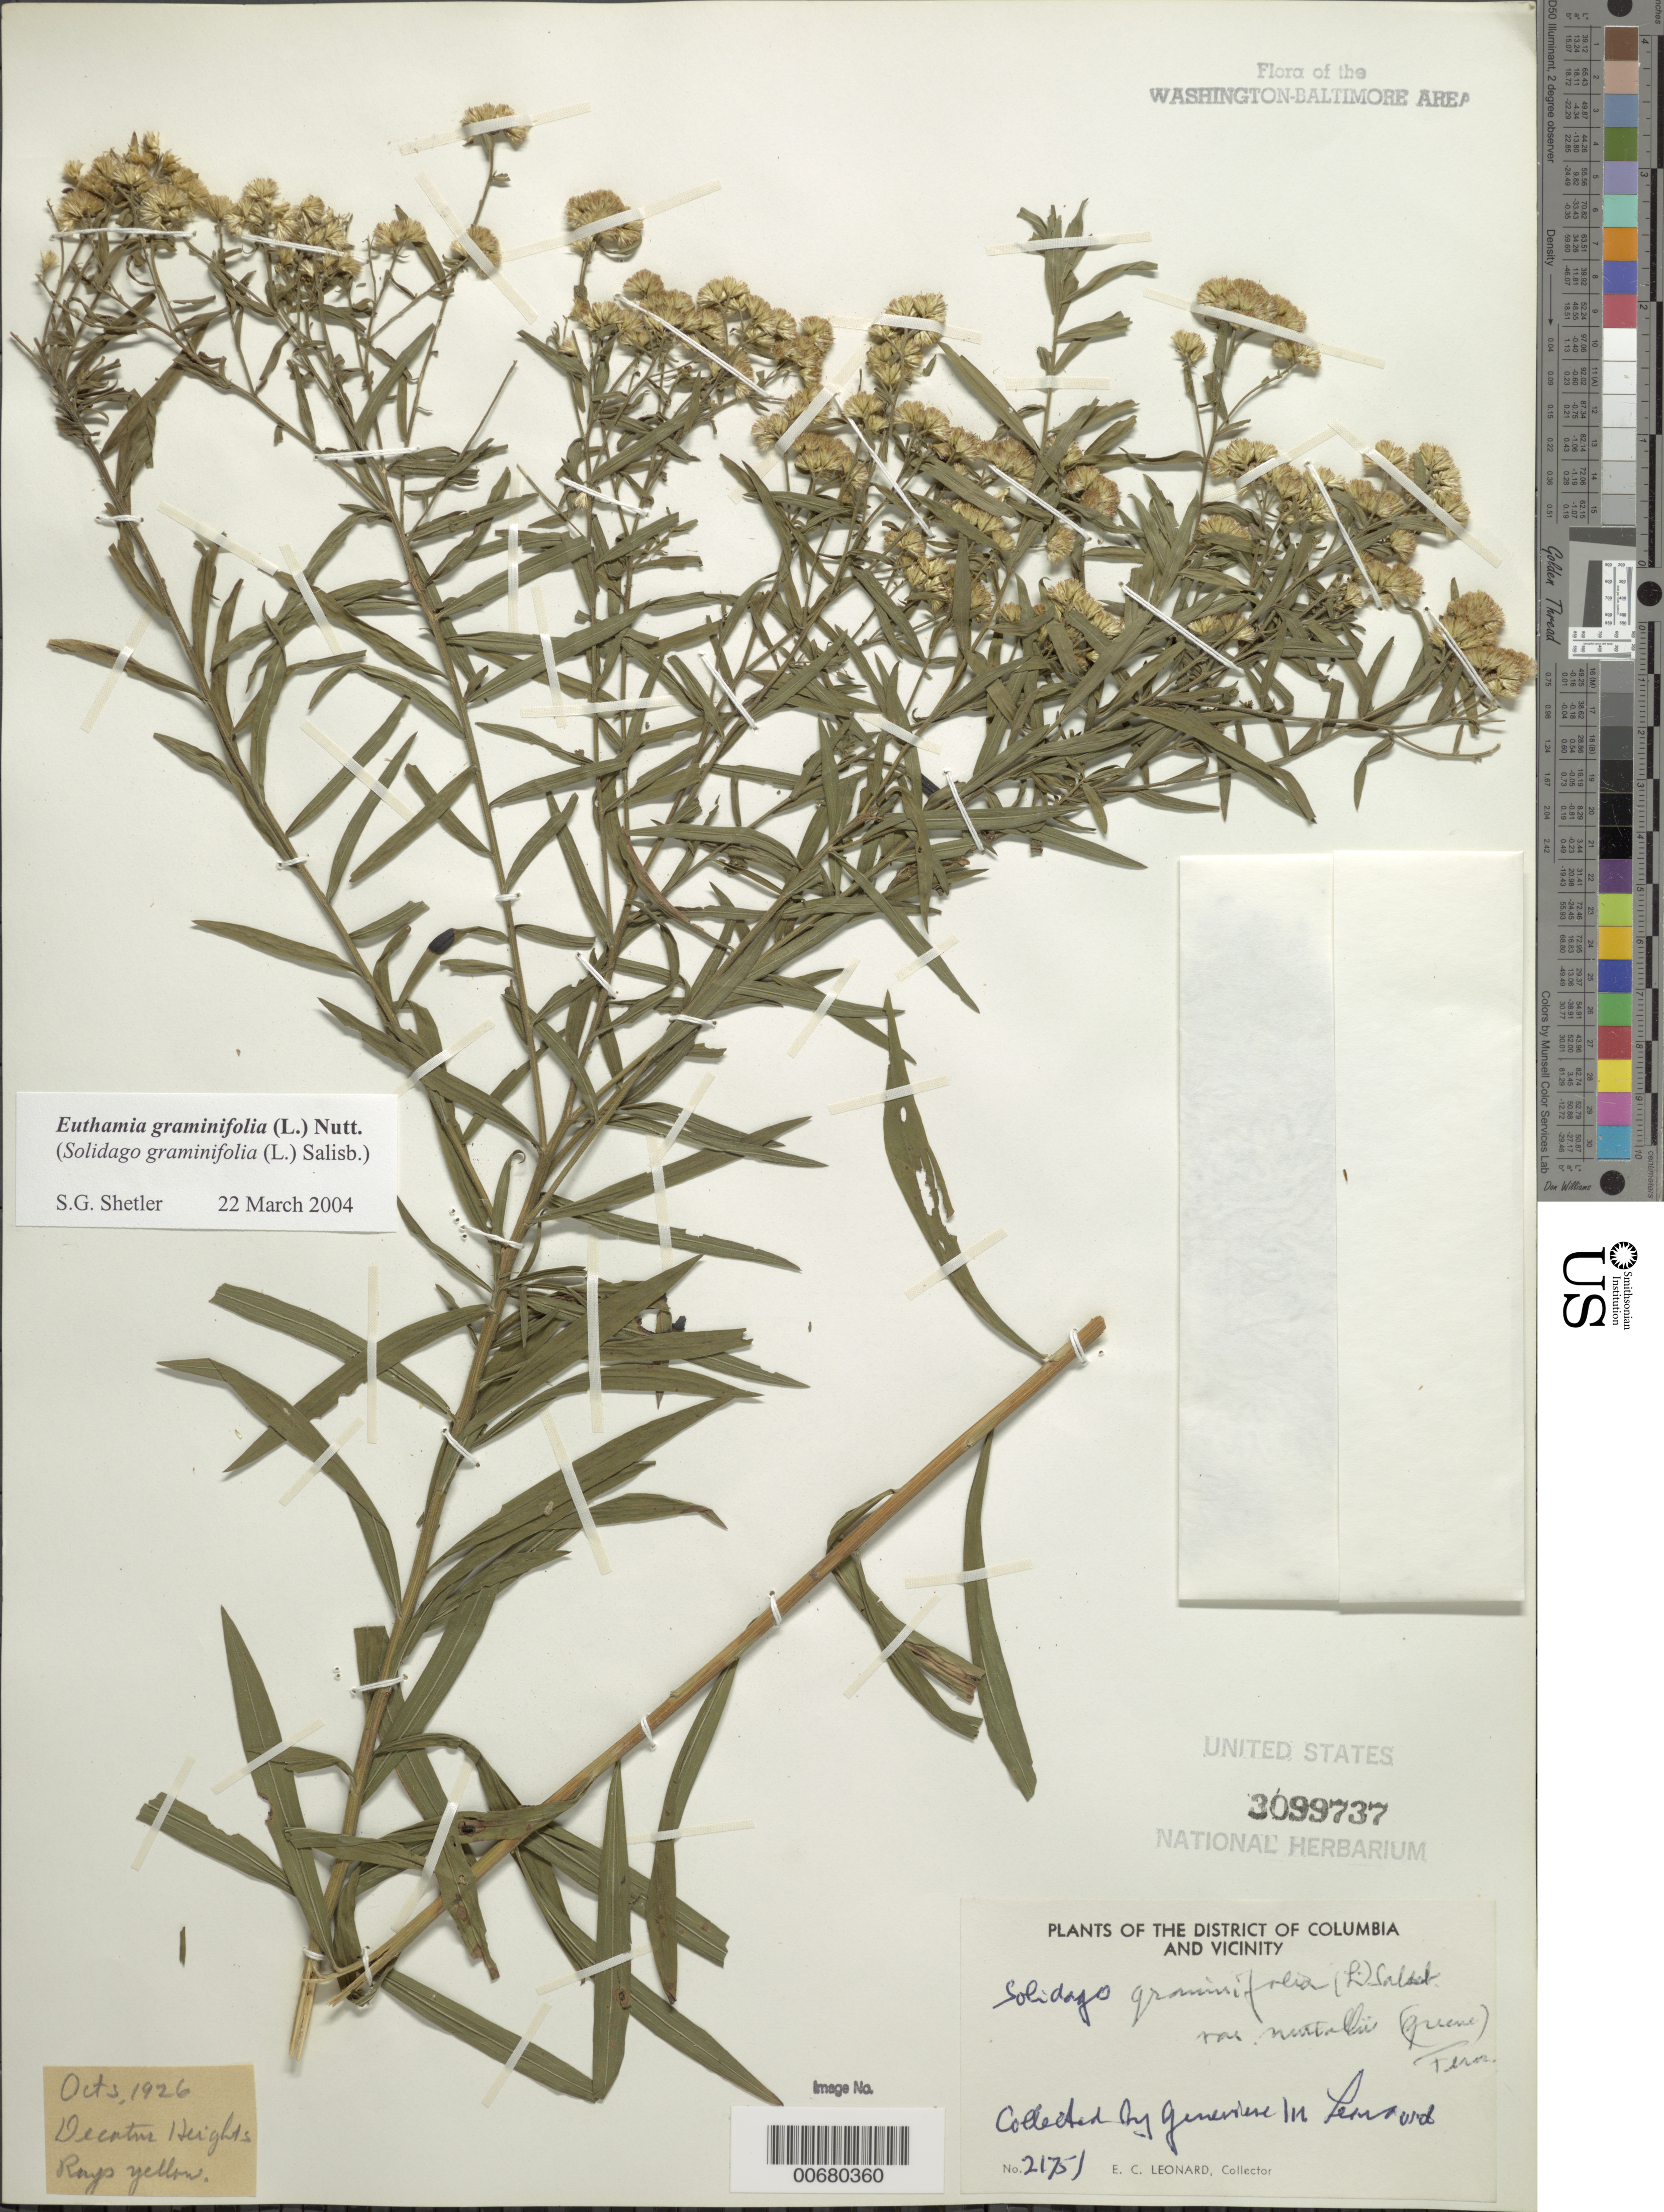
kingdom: Plantae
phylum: Tracheophyta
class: Magnoliopsida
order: Asterales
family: Asteraceae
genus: Euthamia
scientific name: Euthamia graminifolia var. nuttalii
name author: (S.W. Greene) W. Stone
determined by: Shetler, Stanwyn G., (US), NMNH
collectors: G. M. Leonard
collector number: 21751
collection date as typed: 03 Oct 1926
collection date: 1926-10-03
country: United States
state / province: Maryland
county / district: Prince George's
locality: Decatur Heights Bladensburg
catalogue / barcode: US 3099737